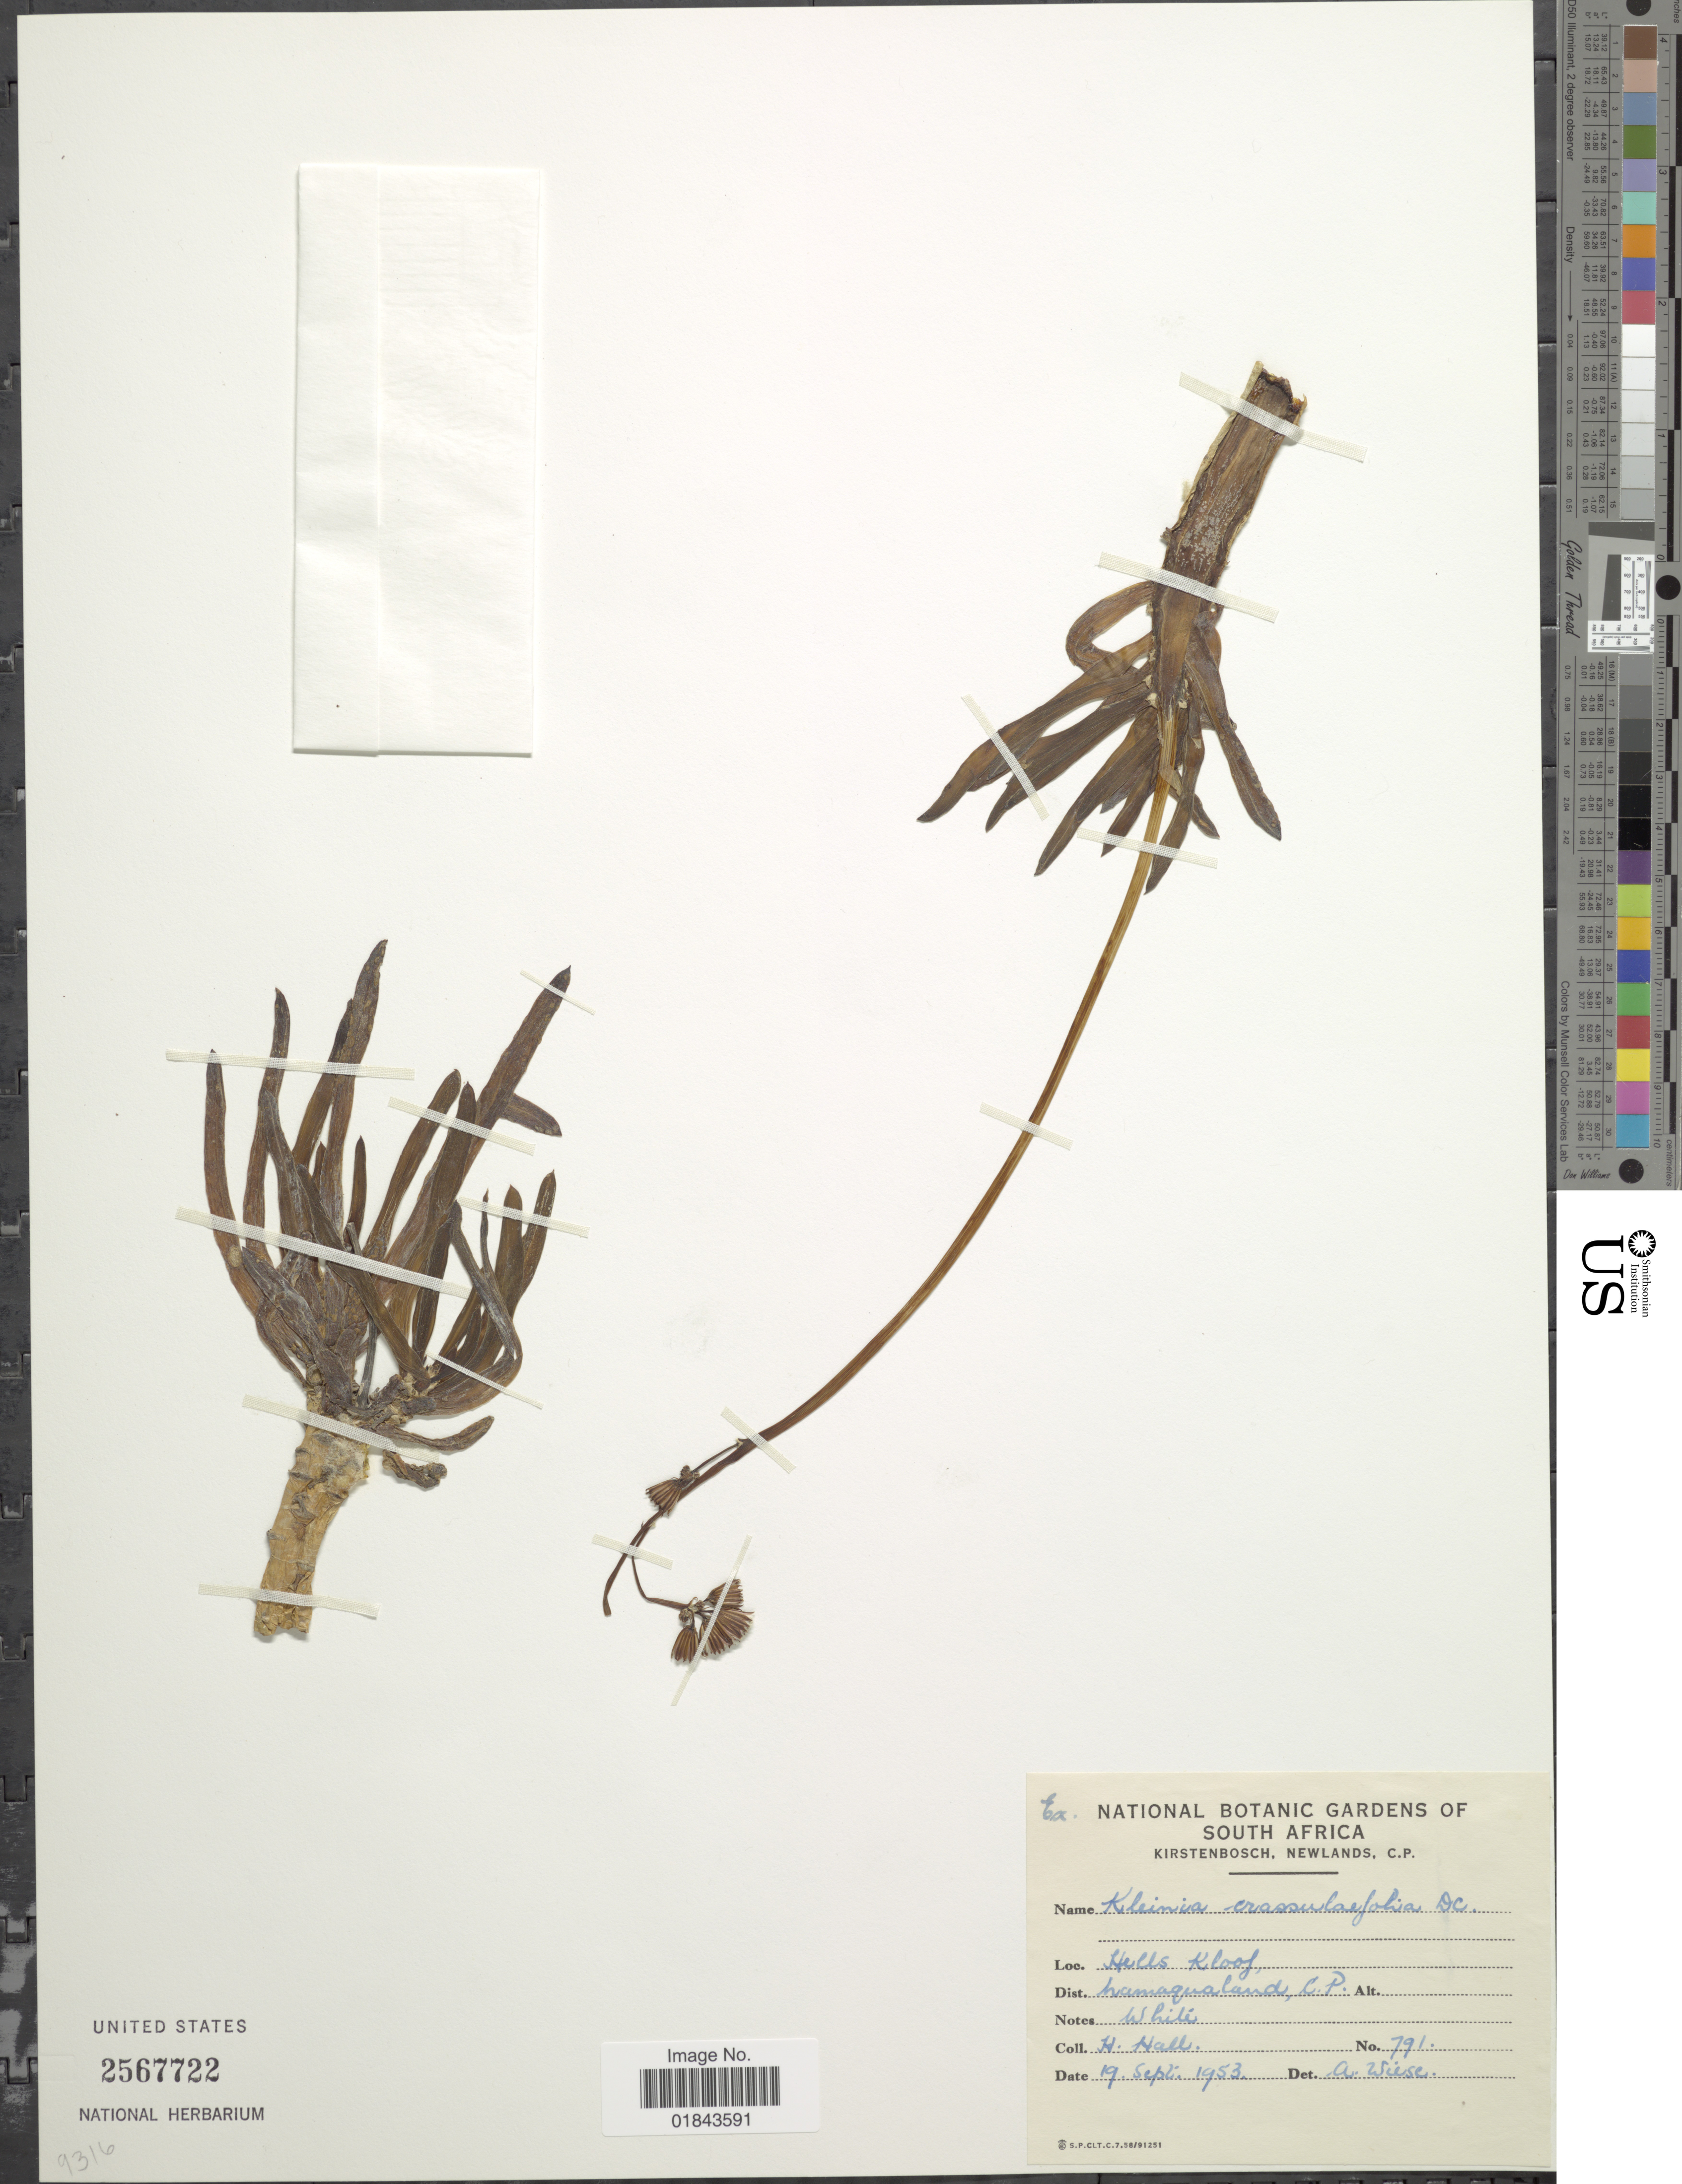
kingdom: Plantae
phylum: Tracheophyta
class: Magnoliopsida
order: Asterales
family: Asteraceae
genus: Kleinia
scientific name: Kleinia crassulifolia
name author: DC.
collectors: H. Hall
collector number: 791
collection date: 1953-09-19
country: South Africa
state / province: Northern Cape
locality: Hells Kloof, Dist. Hamaqualand, C. P.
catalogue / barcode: US 2567722